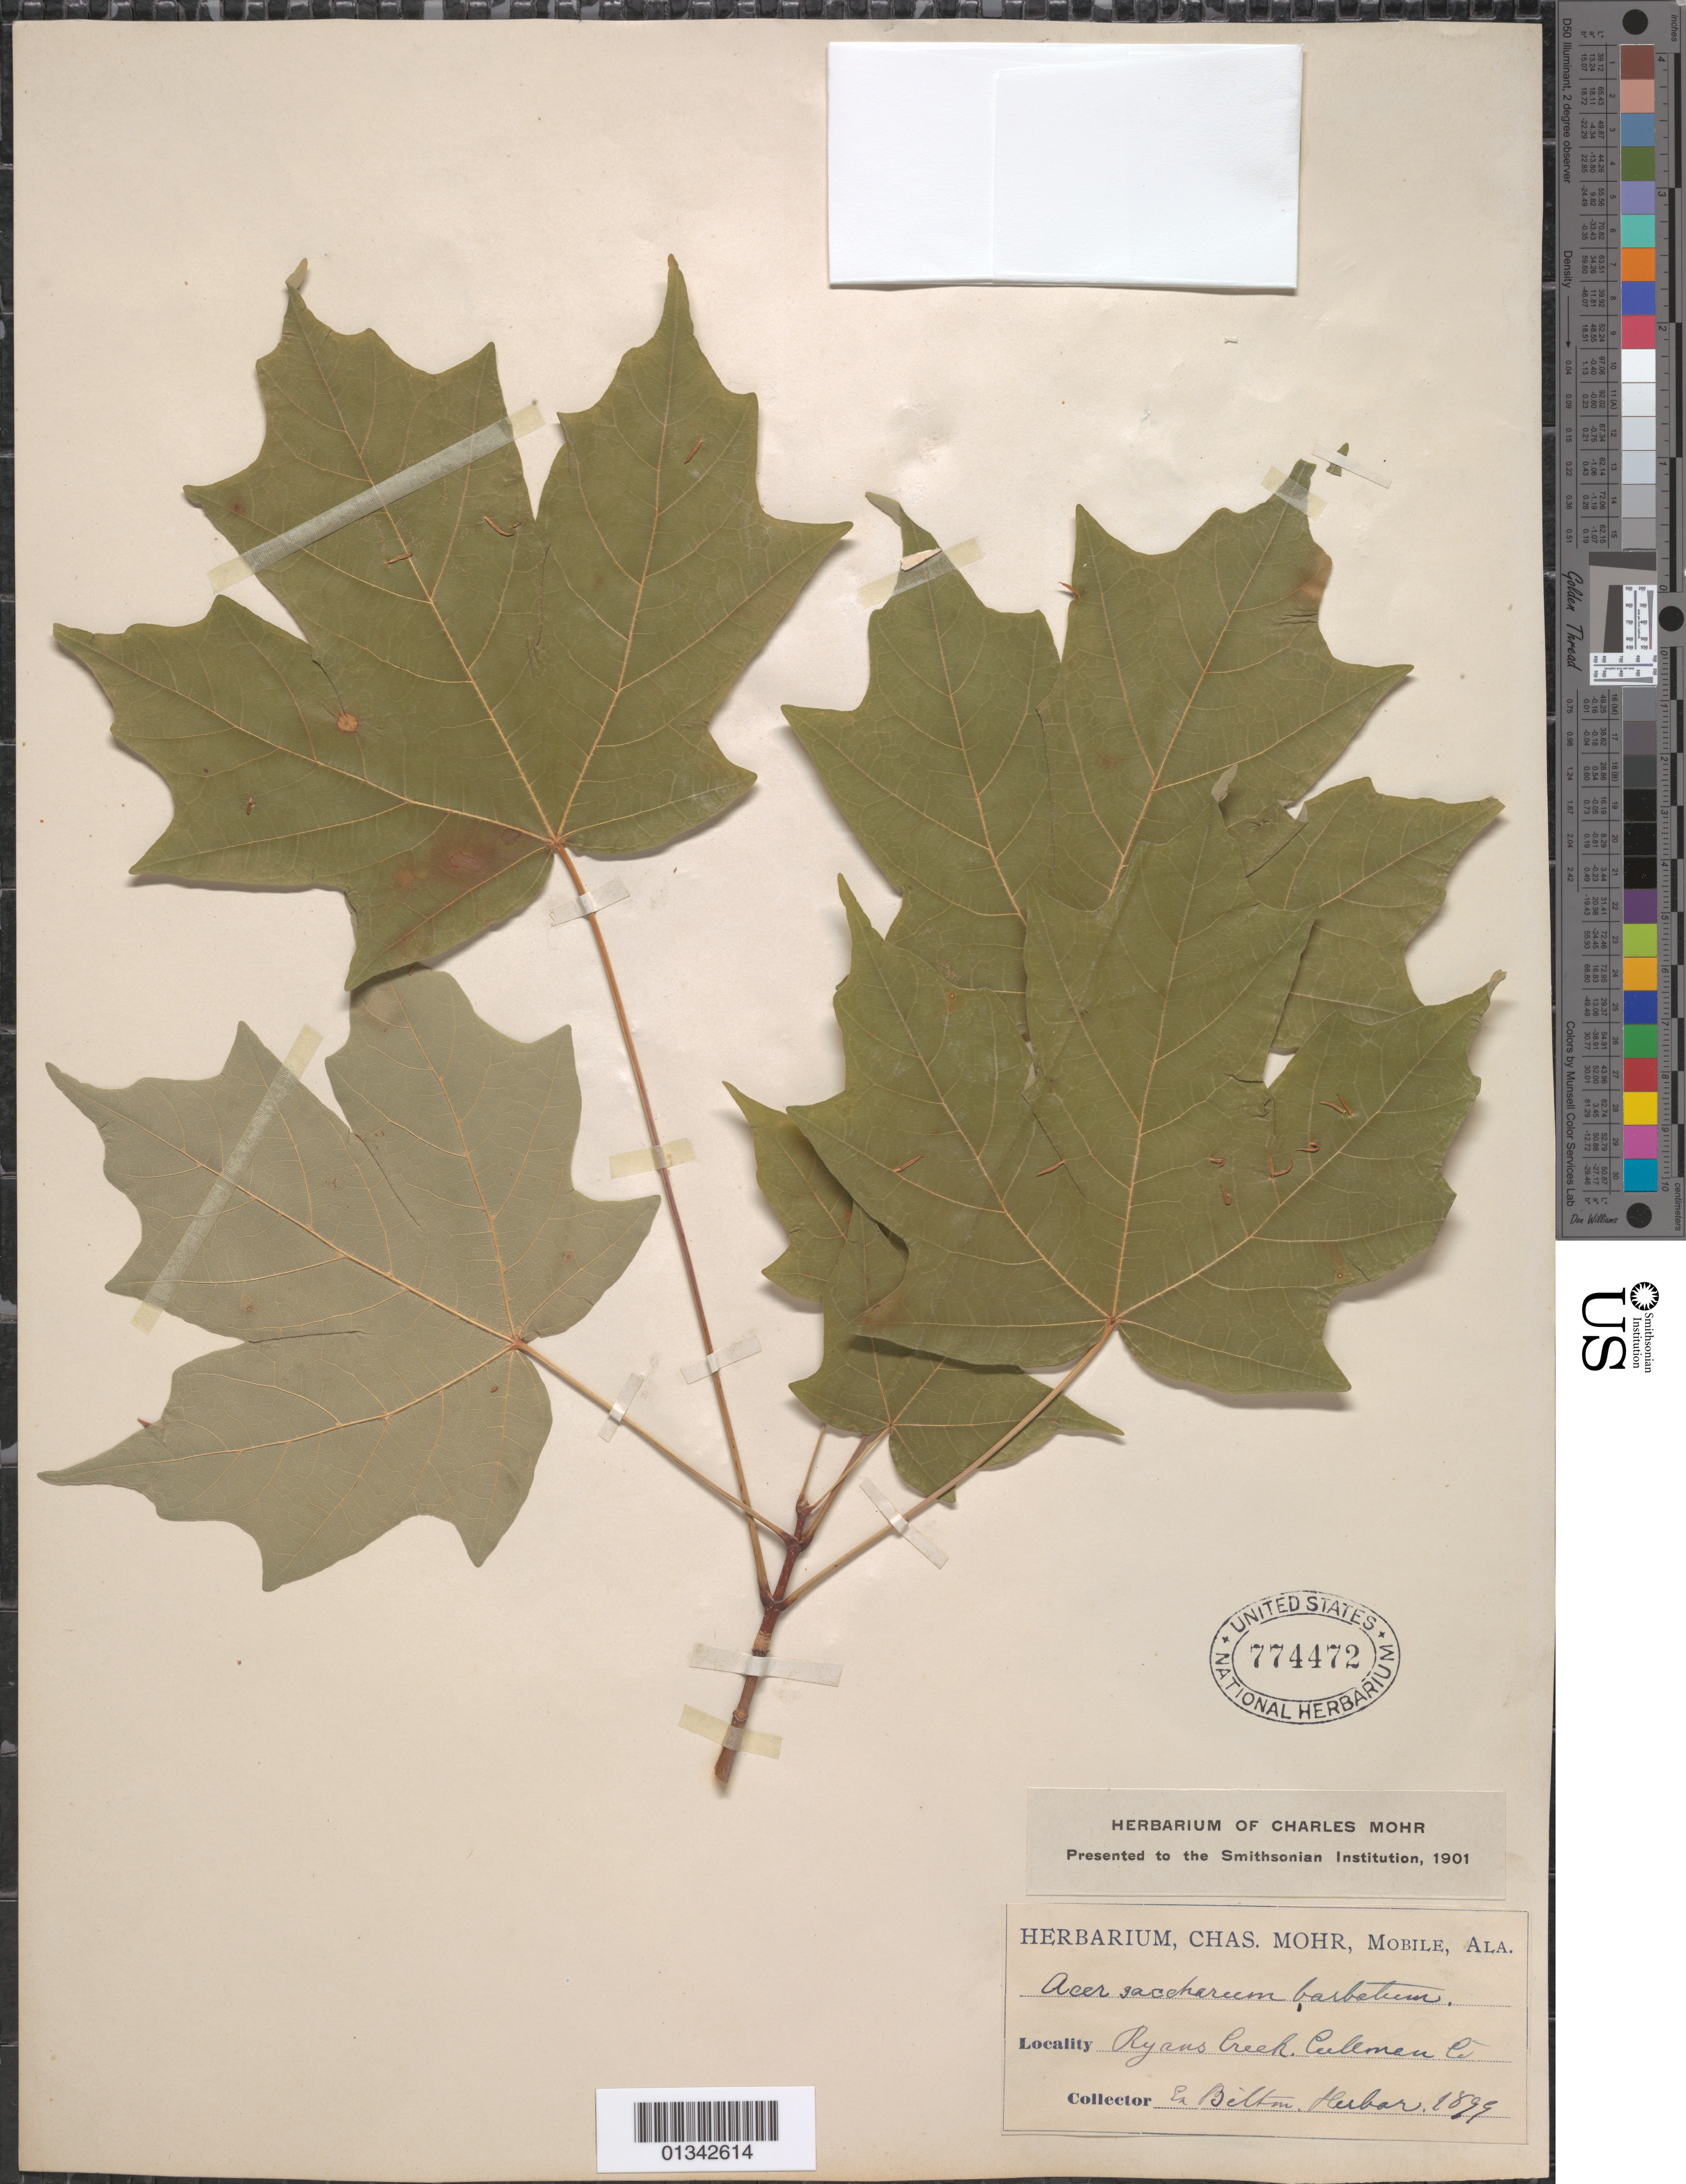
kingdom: Plantae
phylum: Tracheophyta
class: Magnoliopsida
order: Sapindales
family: Sapindaceae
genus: Acer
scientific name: Acer saccharum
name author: Marshall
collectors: ex herb. Biltmore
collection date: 1899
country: United States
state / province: Alabama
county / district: Cullman County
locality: Ryans Creek, Cullman Co.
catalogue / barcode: US 774472